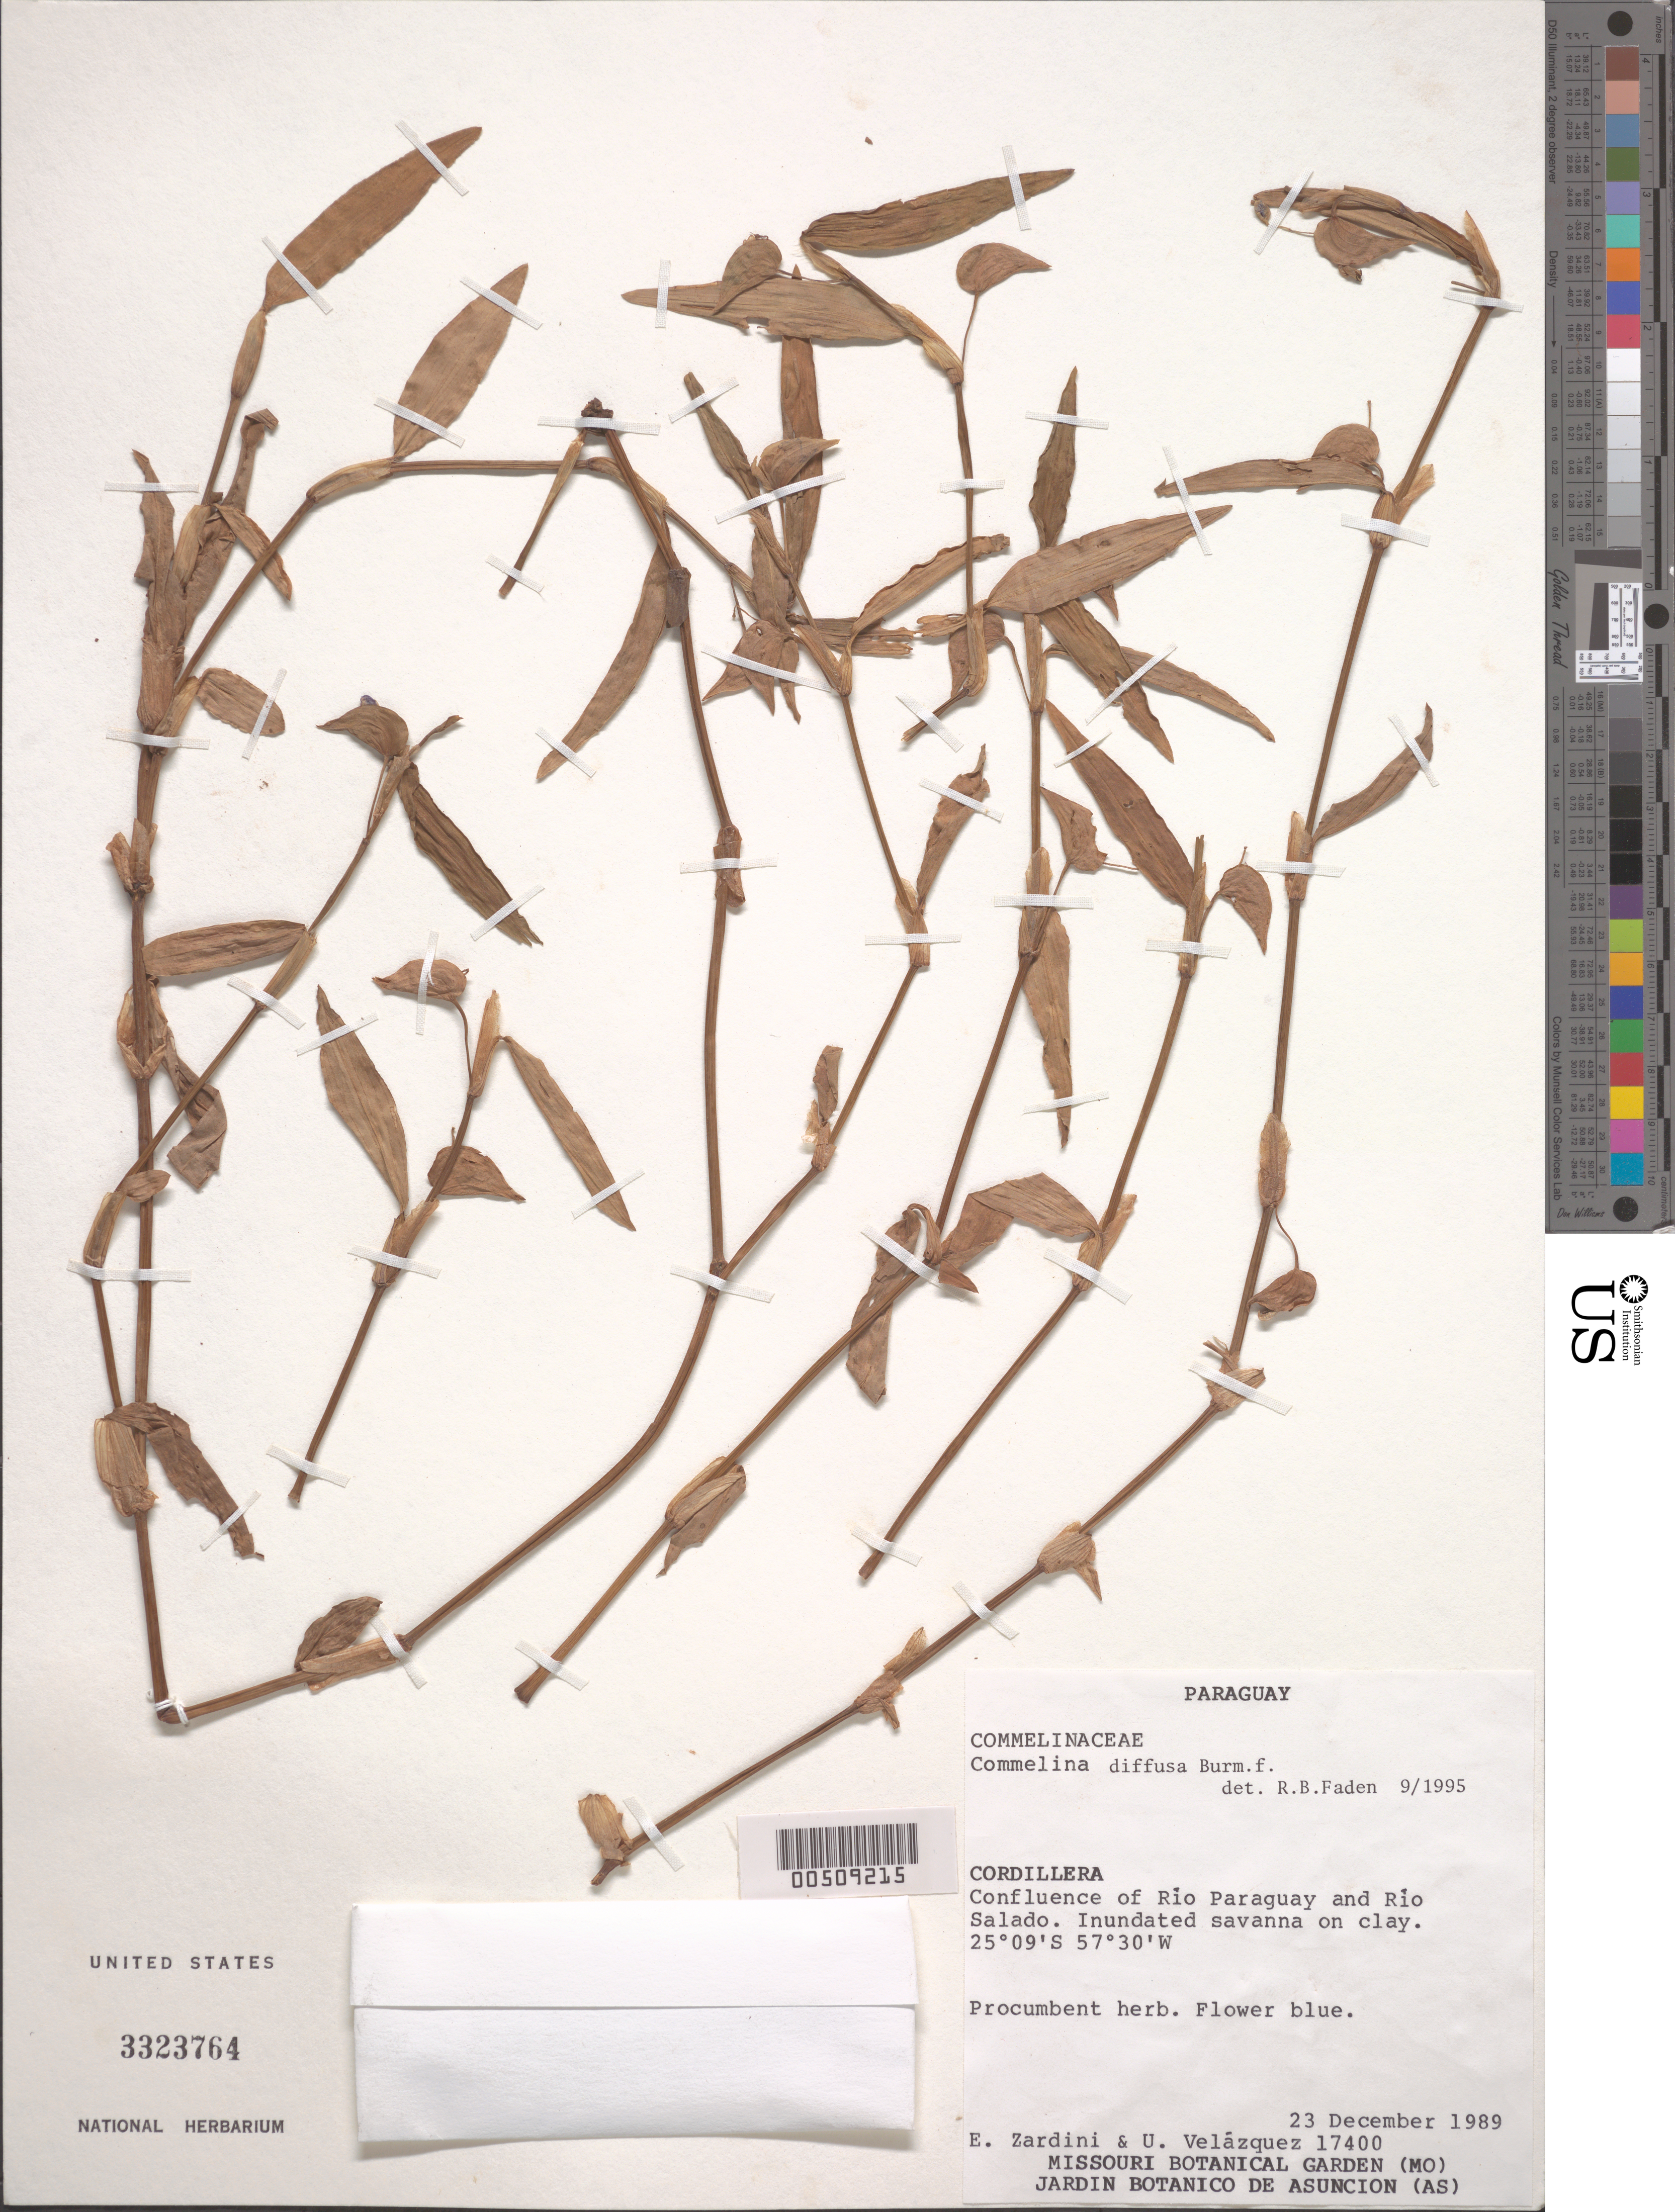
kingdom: Plantae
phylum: Tracheophyta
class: Liliopsida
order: Commelinales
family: Commelinaceae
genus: Commelina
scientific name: Commelina diffusa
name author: Burm. f.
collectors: E. M. Zardini & U. Velazquez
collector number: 17400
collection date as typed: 23 Dec 1989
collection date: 1989-12-23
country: Paraguay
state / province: Cordillera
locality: Confluence of rio paraguay and rio salado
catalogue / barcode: US 3323764